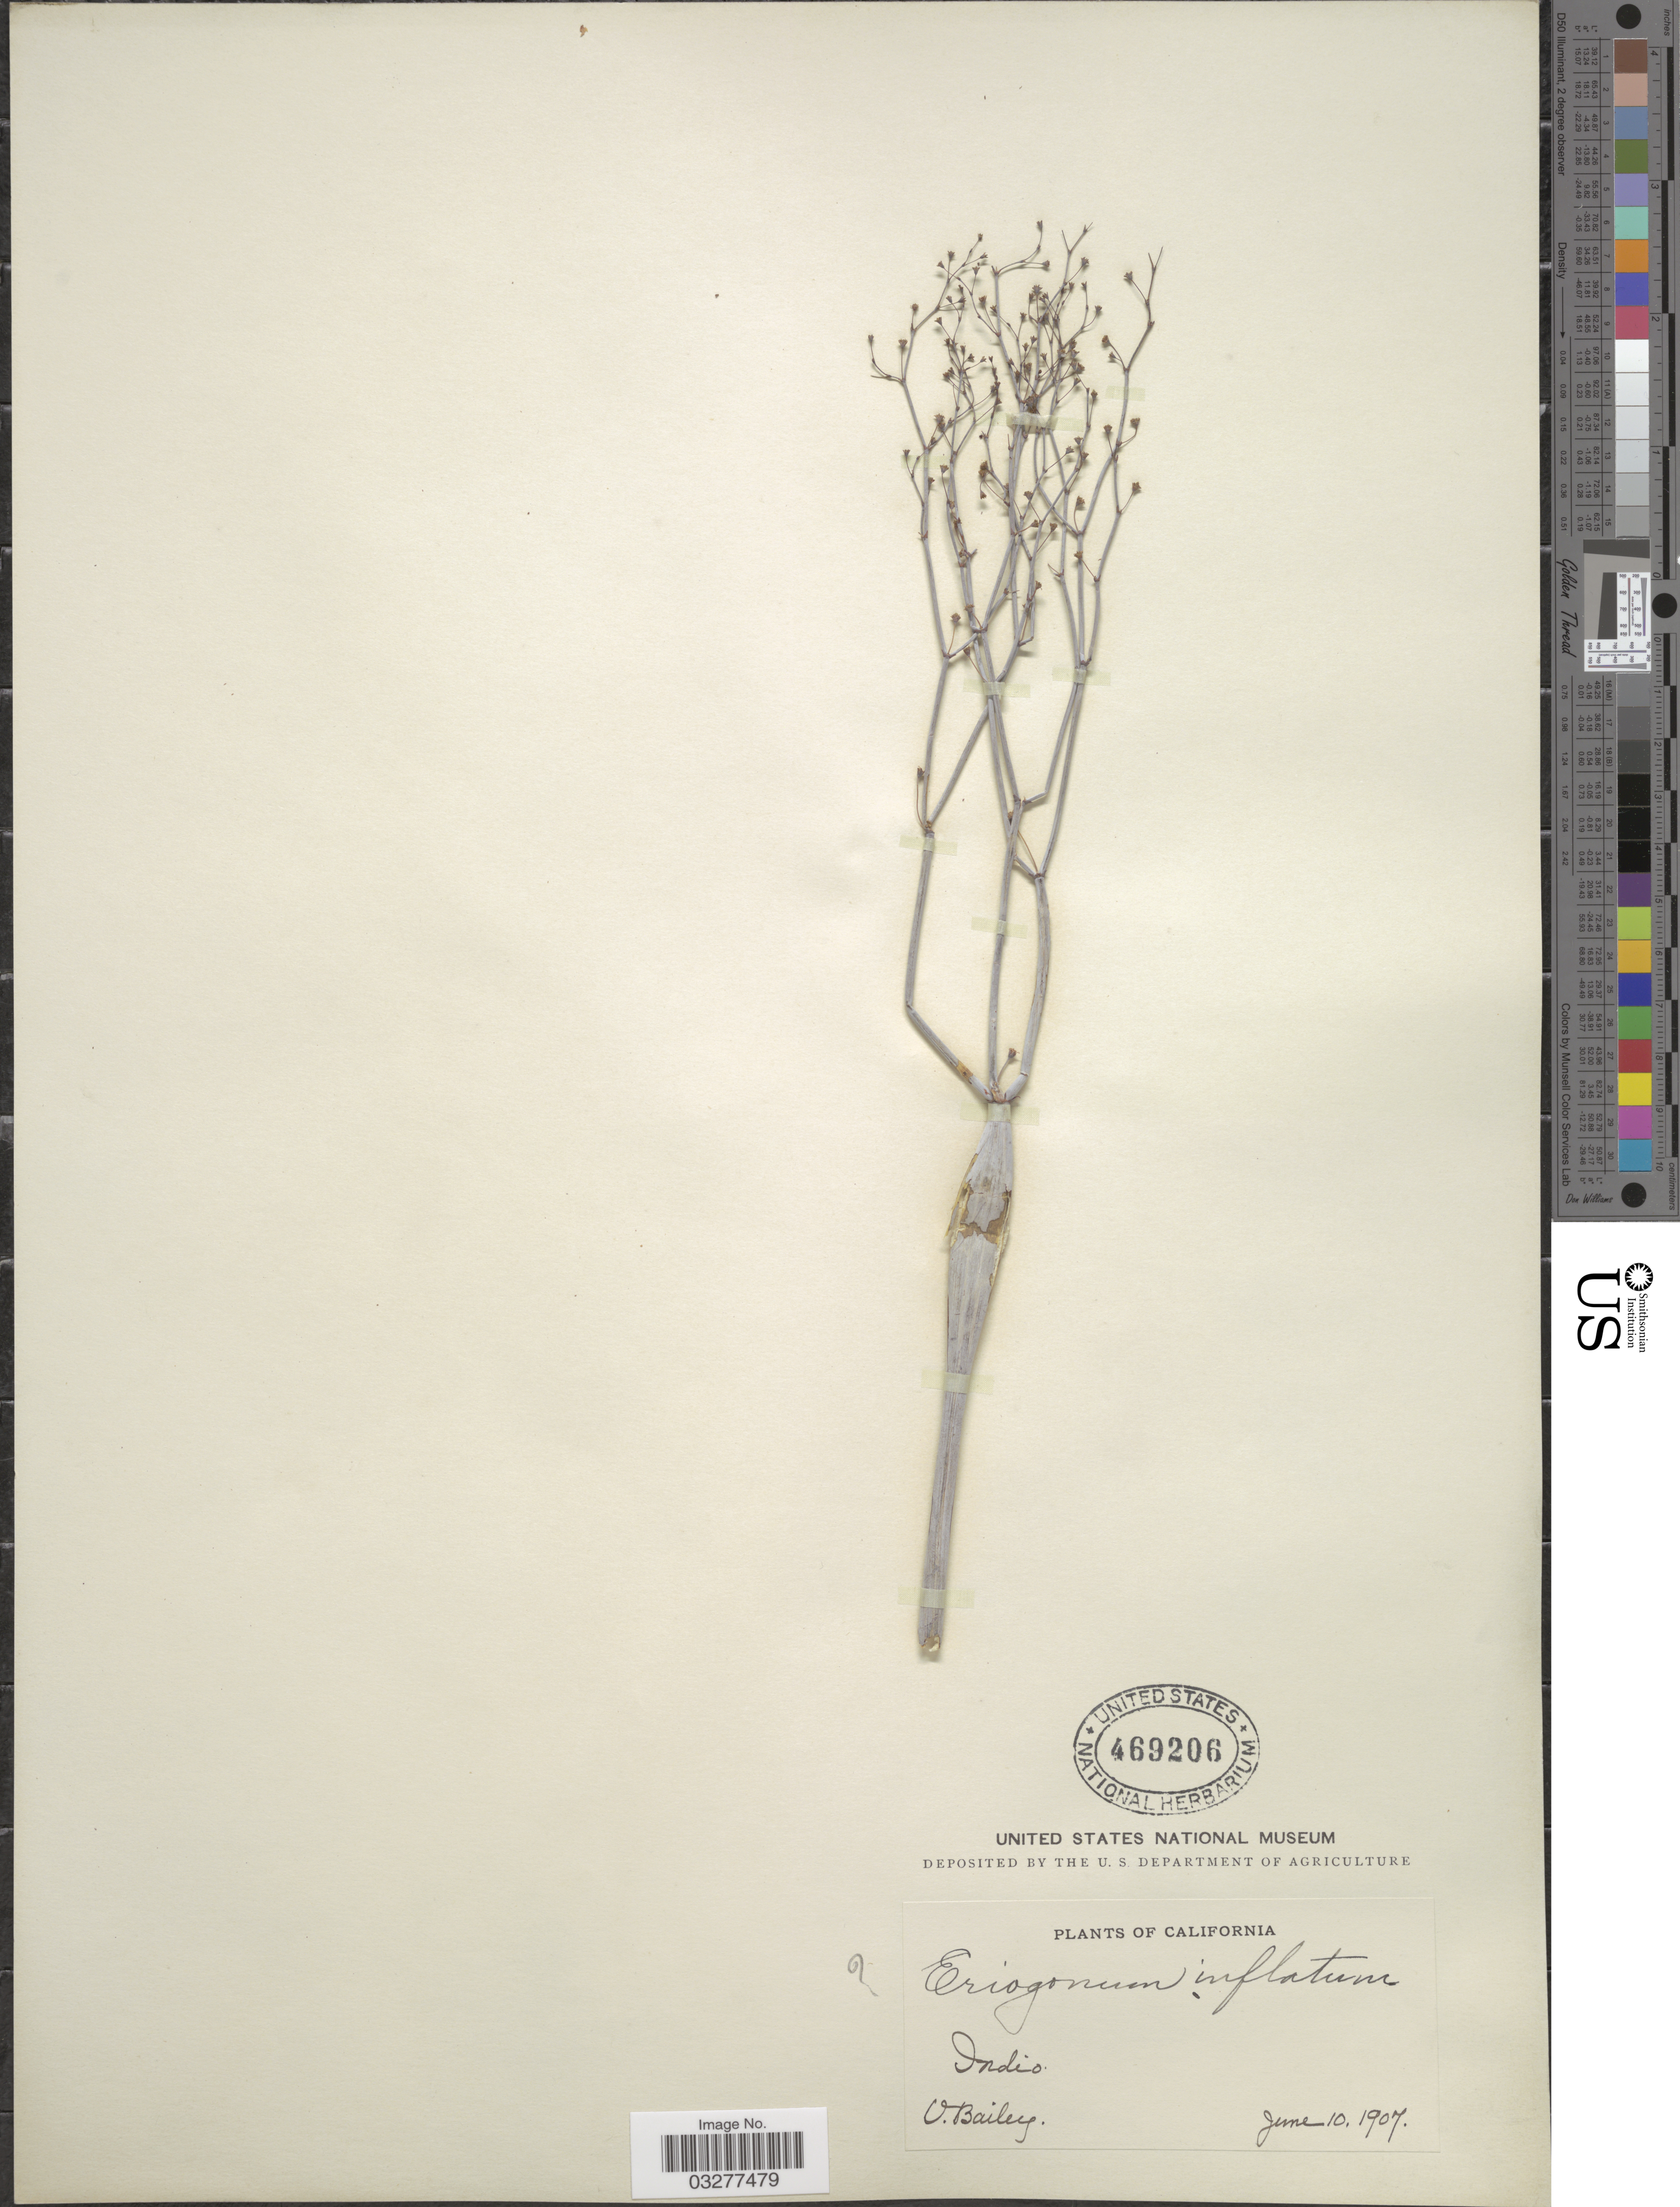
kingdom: Plantae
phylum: Tracheophyta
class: Magnoliopsida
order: Caryophyllales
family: Polygonaceae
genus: Eriogonum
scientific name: Eriogonum inflatum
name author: Torr. & Frém.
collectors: V. L. Bailey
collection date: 1907-06-10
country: United States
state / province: California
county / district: Riverside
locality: Indio.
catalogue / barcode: US 469206